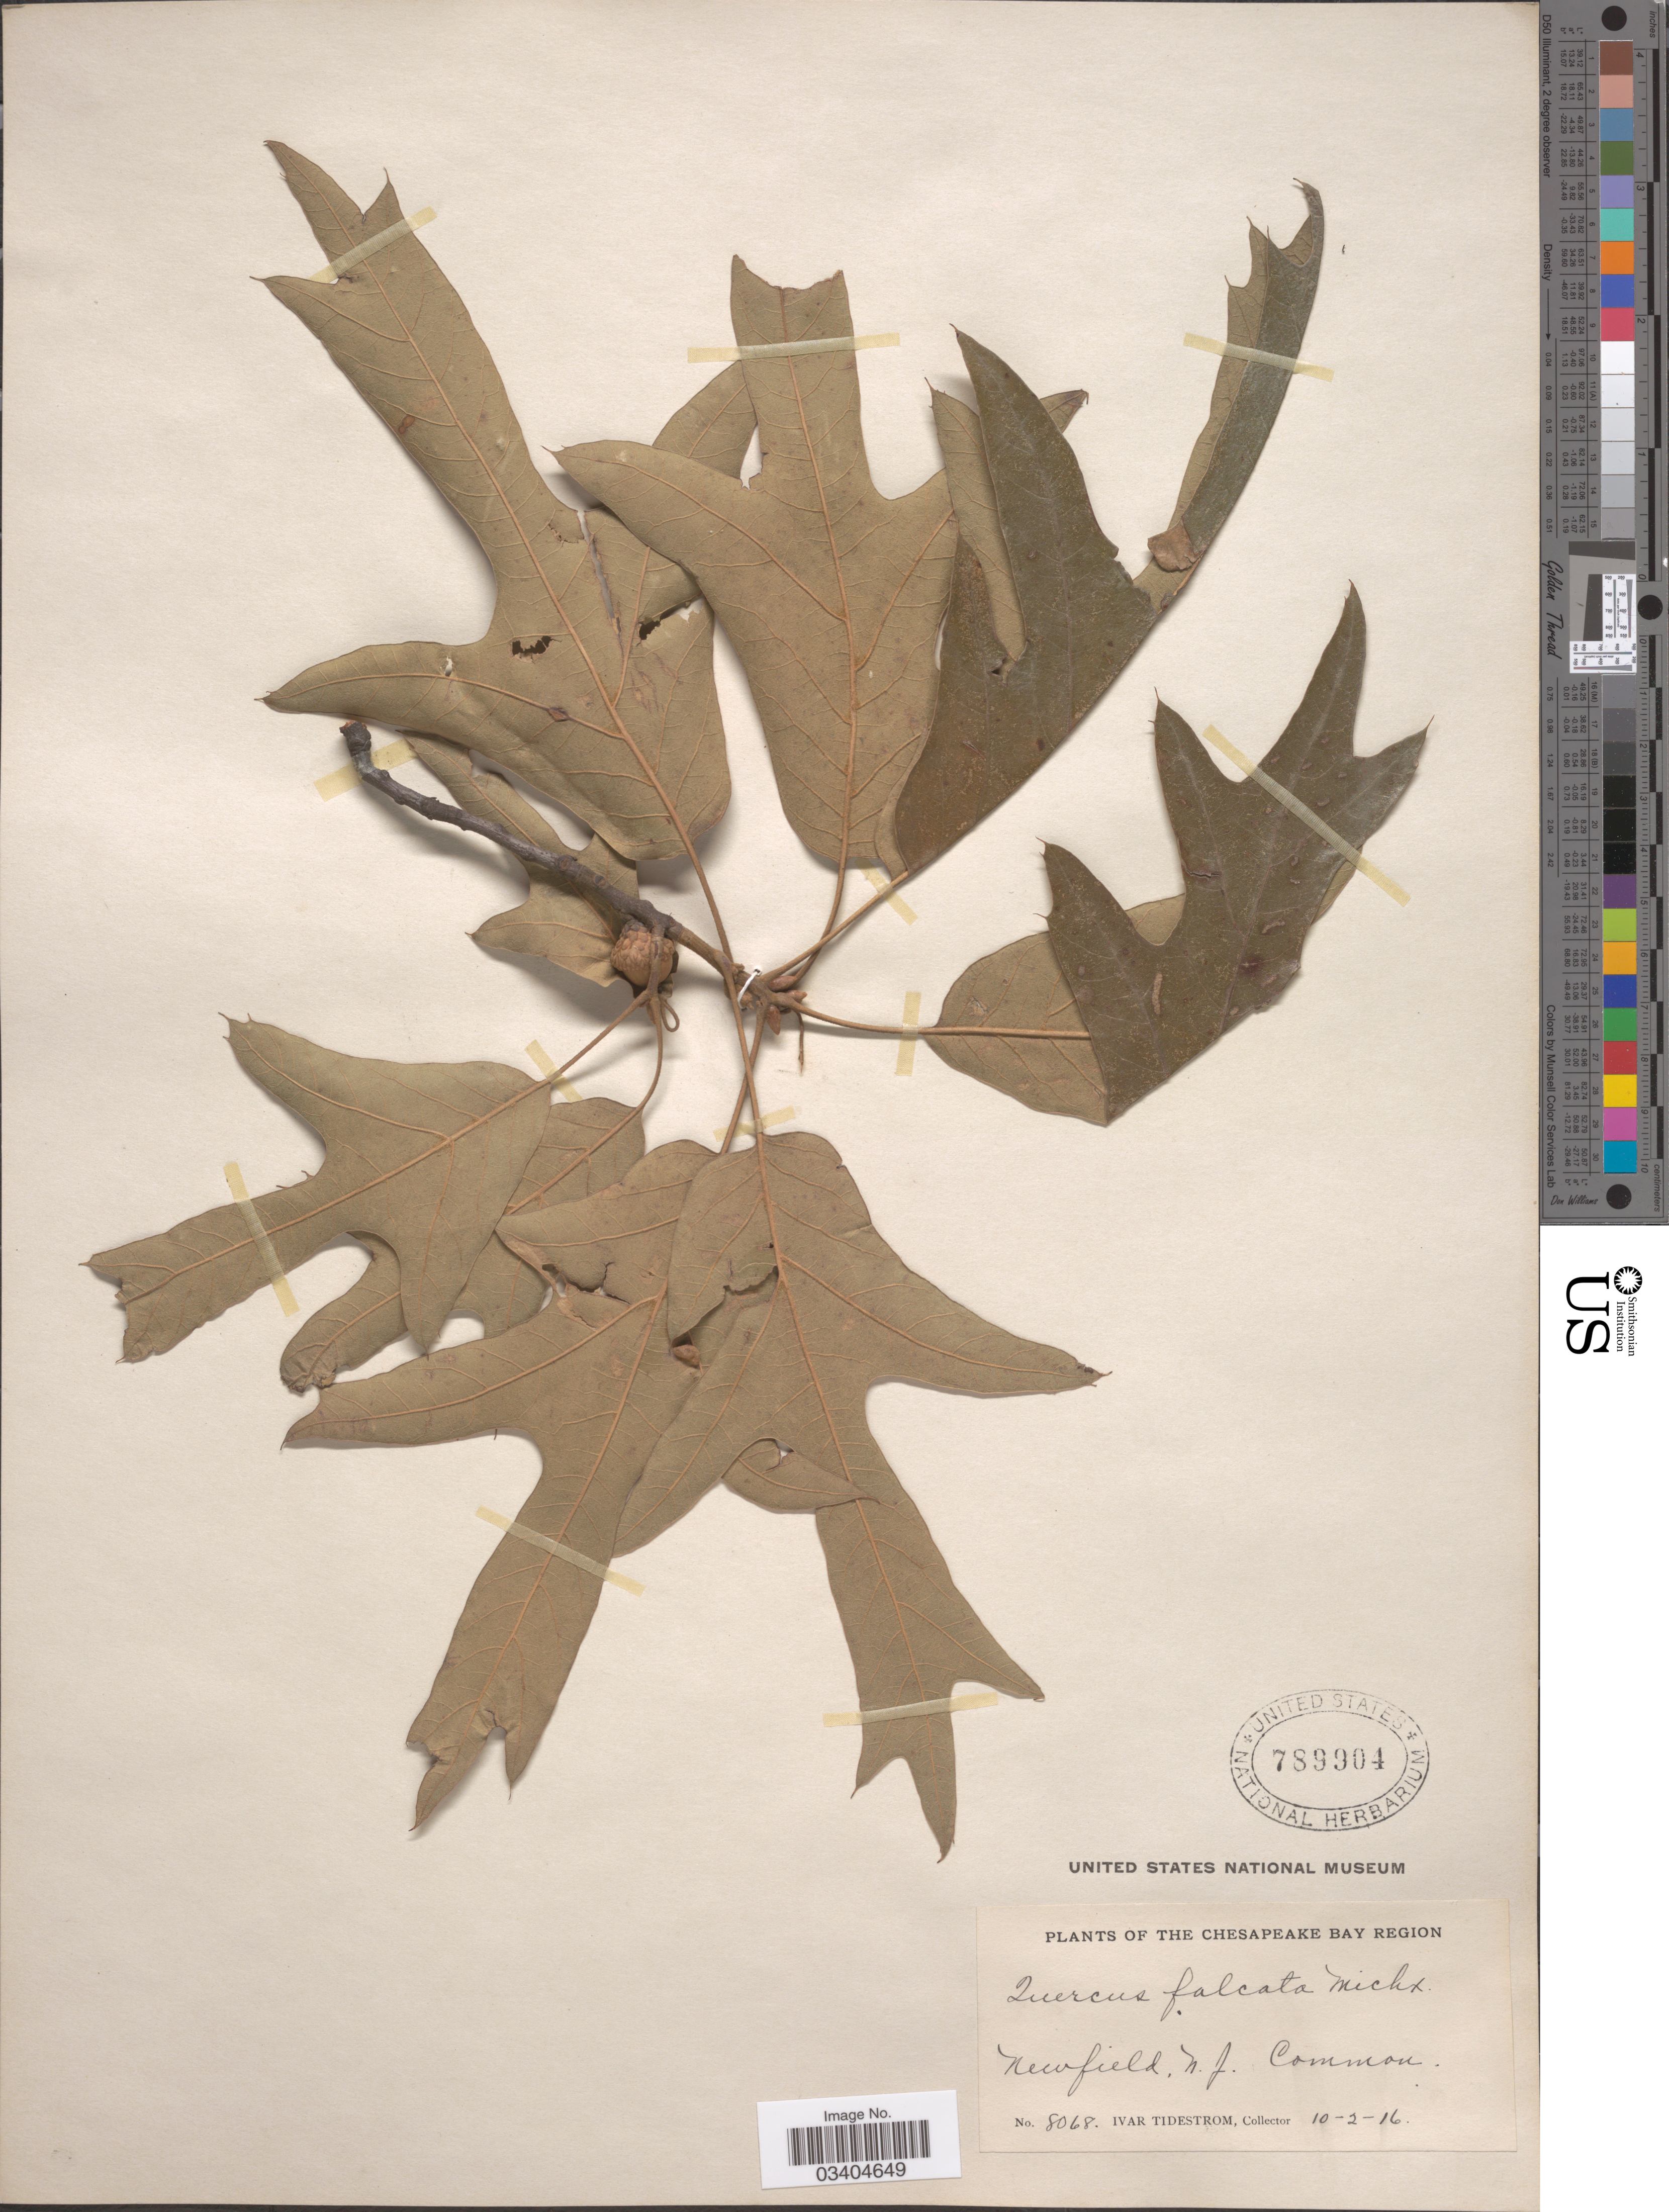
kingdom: Plantae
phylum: Tracheophyta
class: Magnoliopsida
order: Fagales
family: Fagaceae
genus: Quercus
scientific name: Quercus falcata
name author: Michx.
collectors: I. F. Tidestrom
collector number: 8068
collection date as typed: Transcribed d/m/y: 2/10/16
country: United States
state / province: New Jersey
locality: The Chesapeake Bay Region. Newfield, N.J.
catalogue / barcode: US 789904